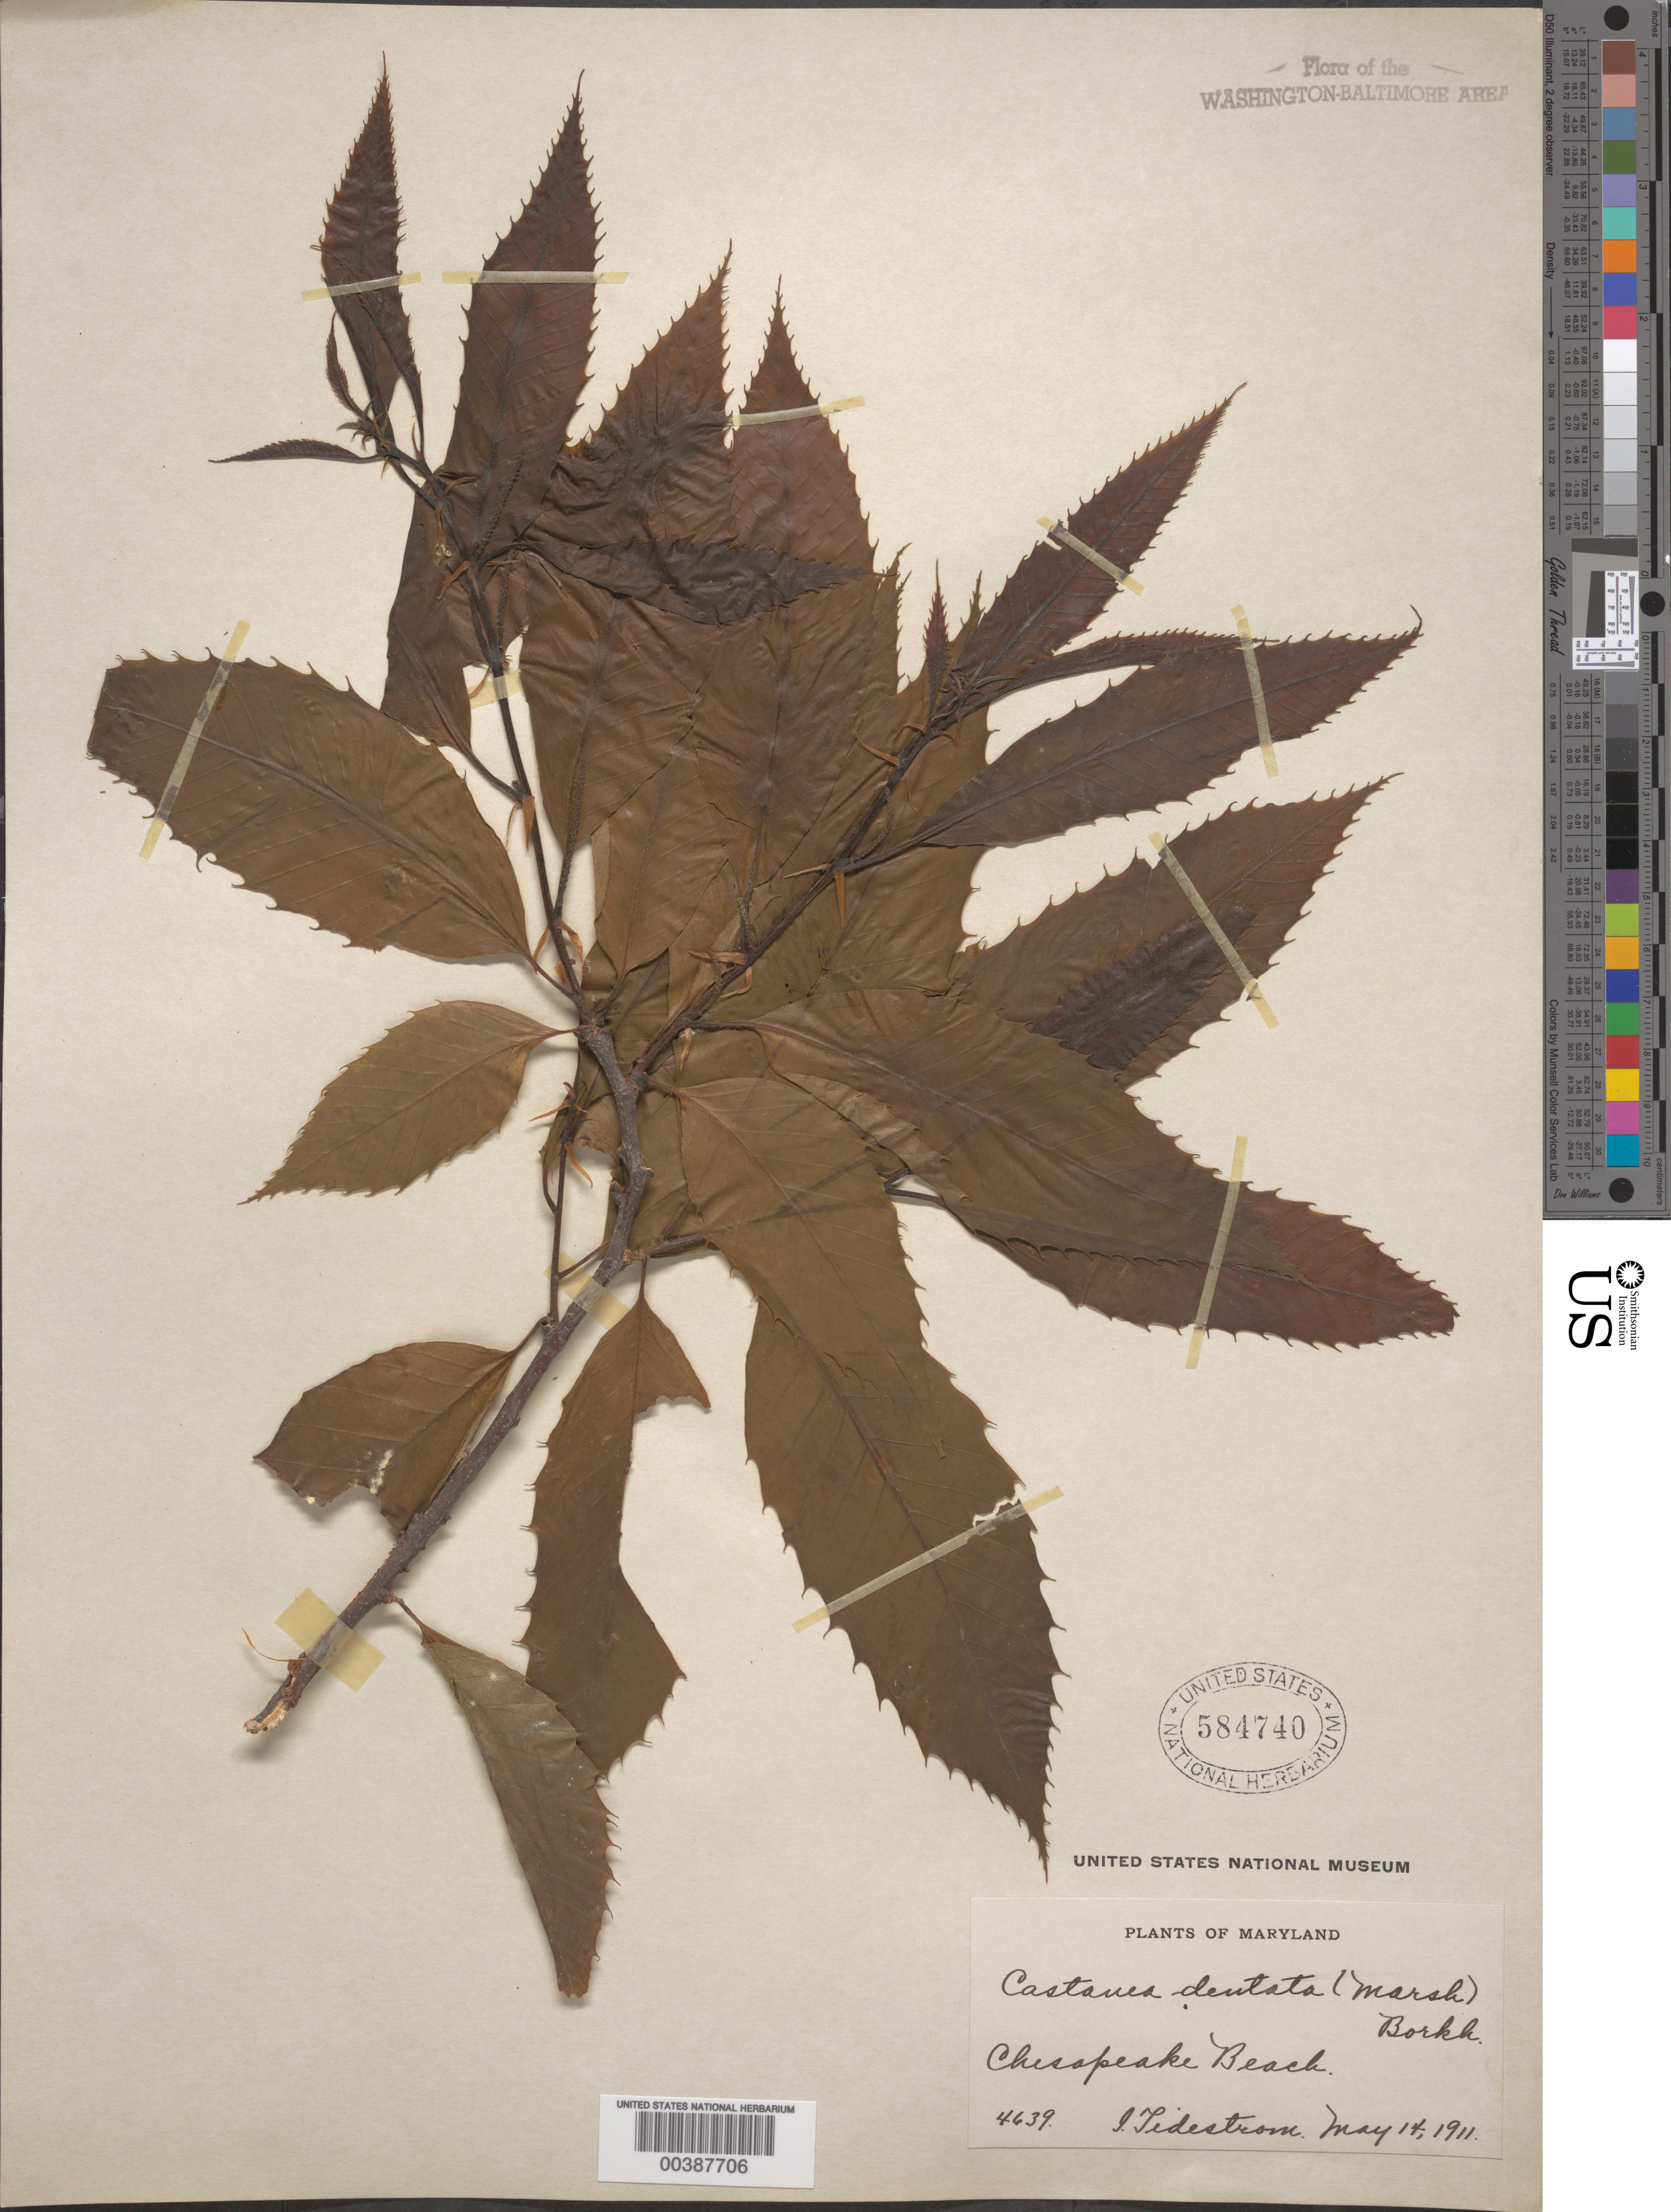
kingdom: Plantae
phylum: Tracheophyta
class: Magnoliopsida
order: Fagales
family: Fagaceae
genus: Castanea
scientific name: Castanea dentata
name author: (Marshall) Borkh.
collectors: I. F. Tidestrom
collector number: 4639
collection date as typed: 14 May 1911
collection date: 1911-05-14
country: United States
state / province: Maryland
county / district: Calvert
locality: Chesapeake Beach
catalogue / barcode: US 584740